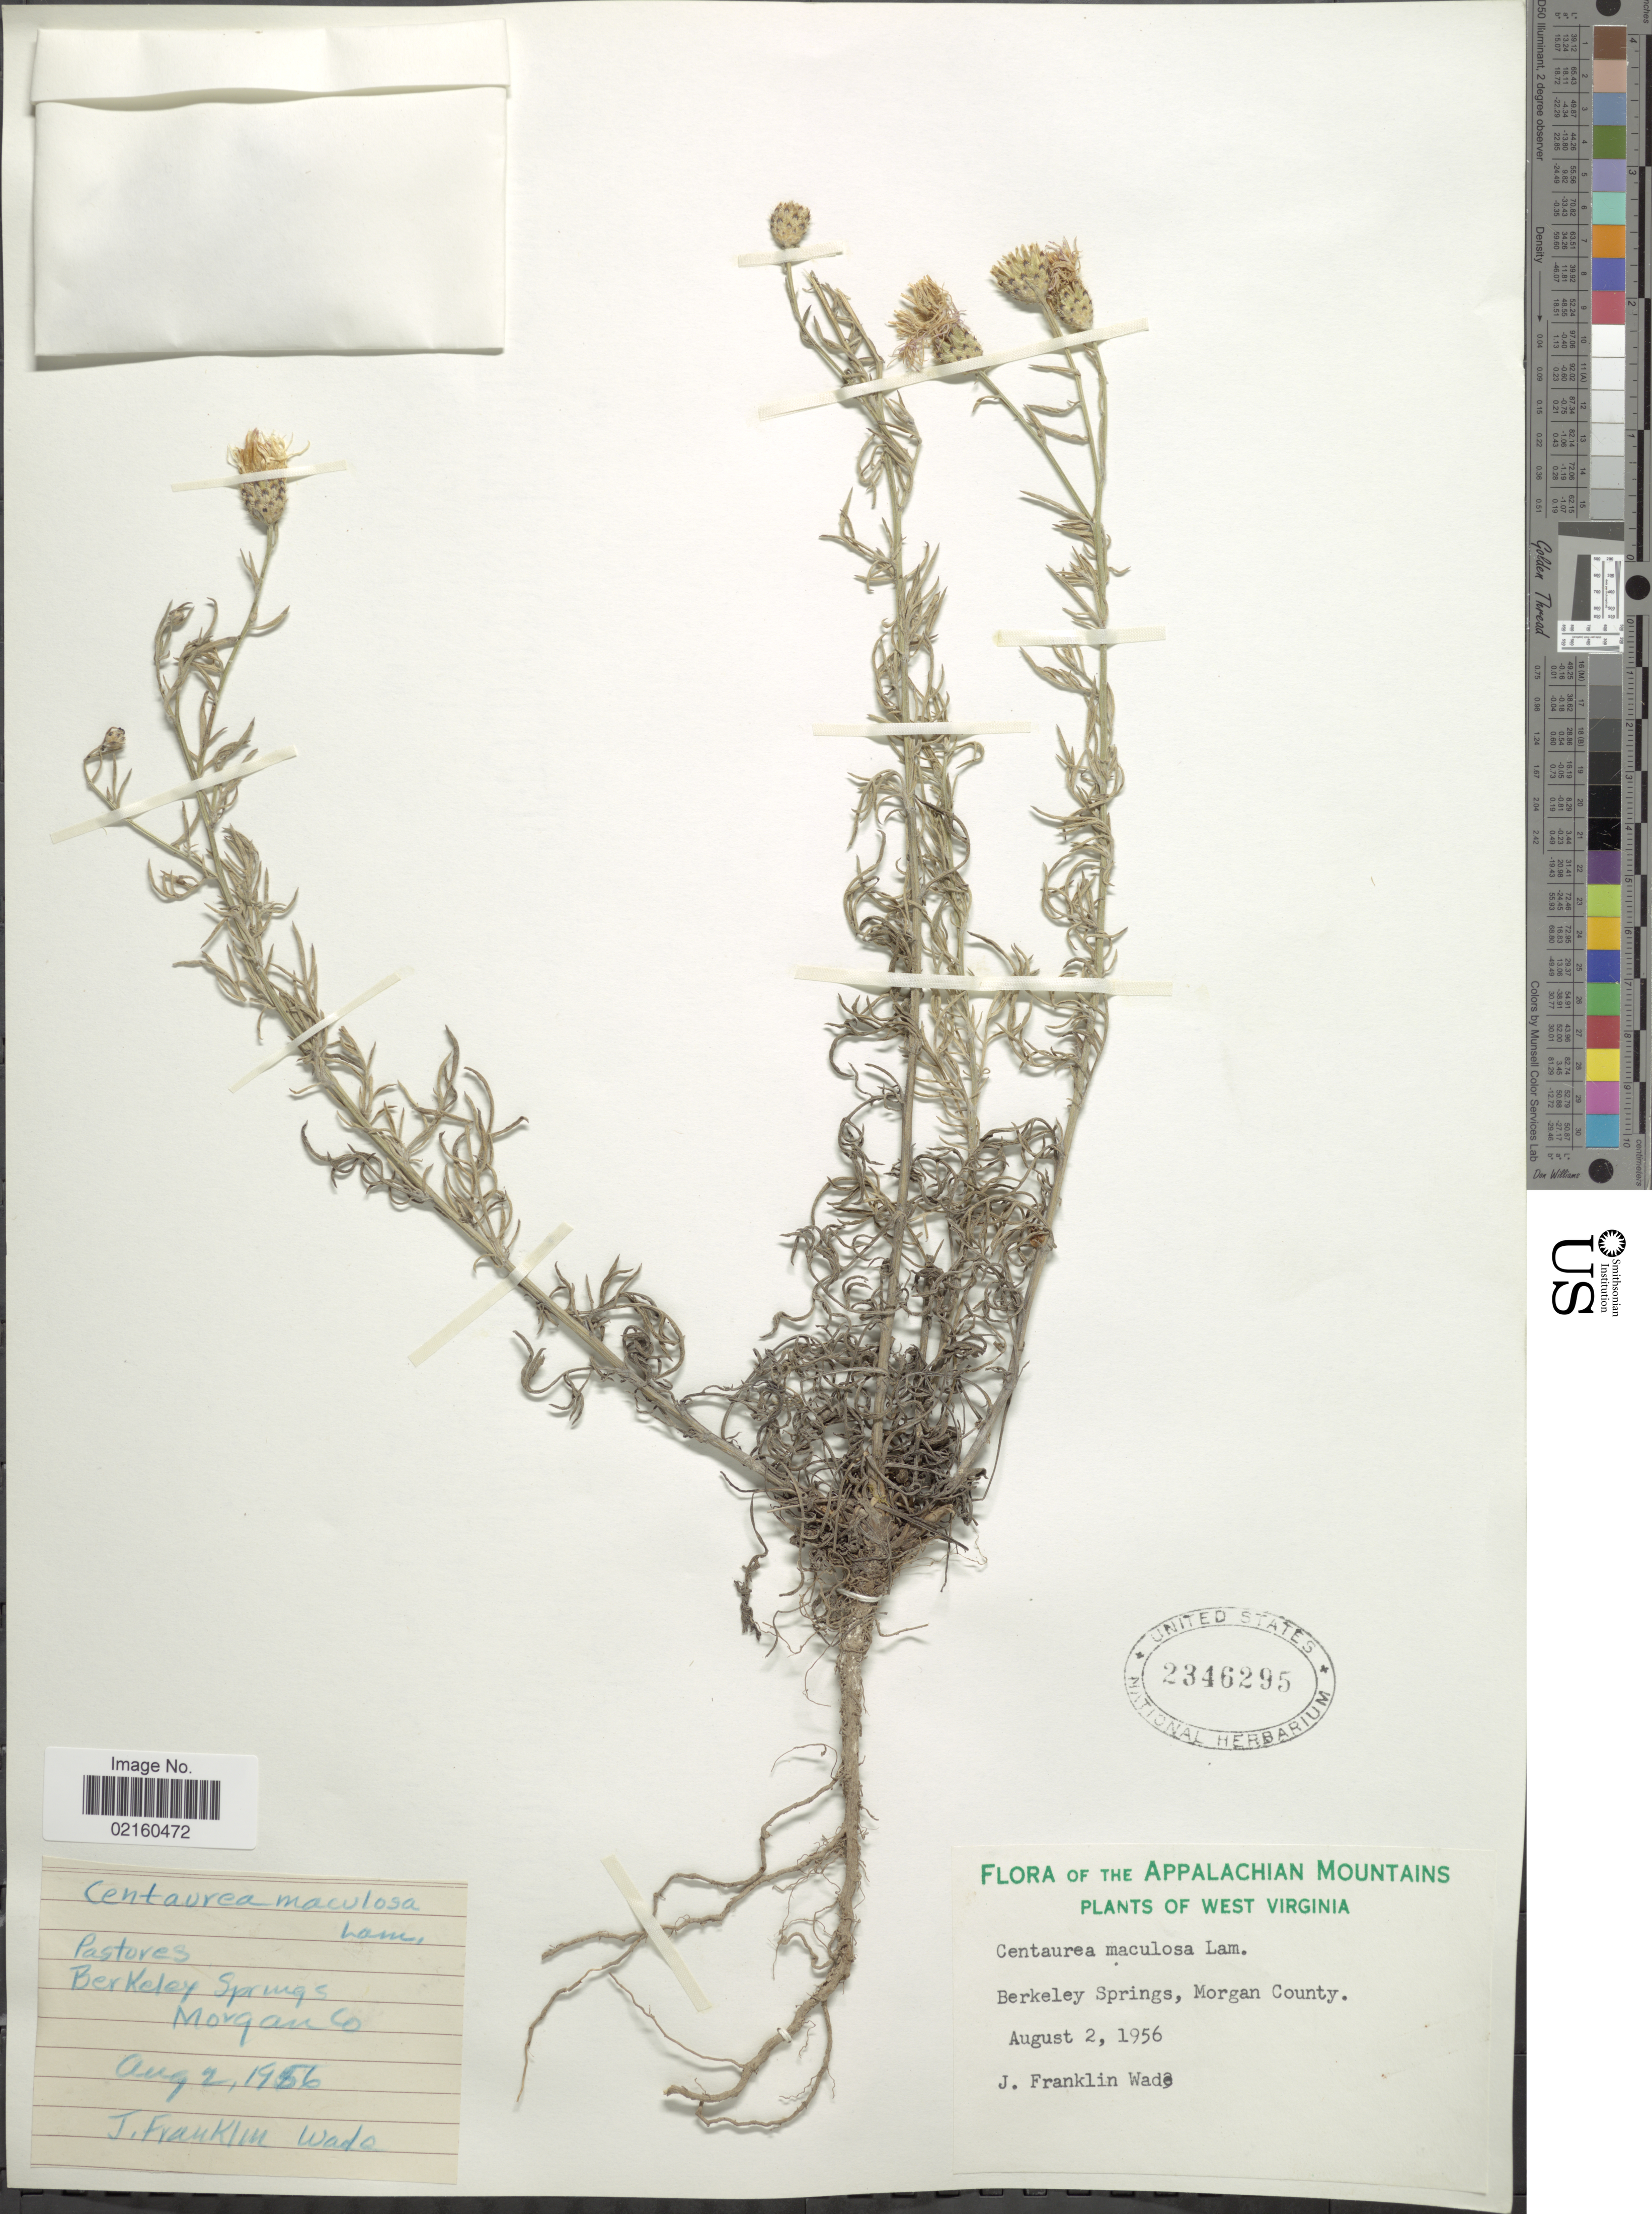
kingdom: Plantae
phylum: Tracheophyta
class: Magnoliopsida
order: Asterales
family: Asteraceae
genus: Centaurea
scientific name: Centaurea stoebe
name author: L.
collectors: J. Wade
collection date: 1956-08-02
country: United States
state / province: West Virginia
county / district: Morgan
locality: Appalachian Mountains, Berkeley Springs, Morgan County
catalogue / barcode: US 2346295